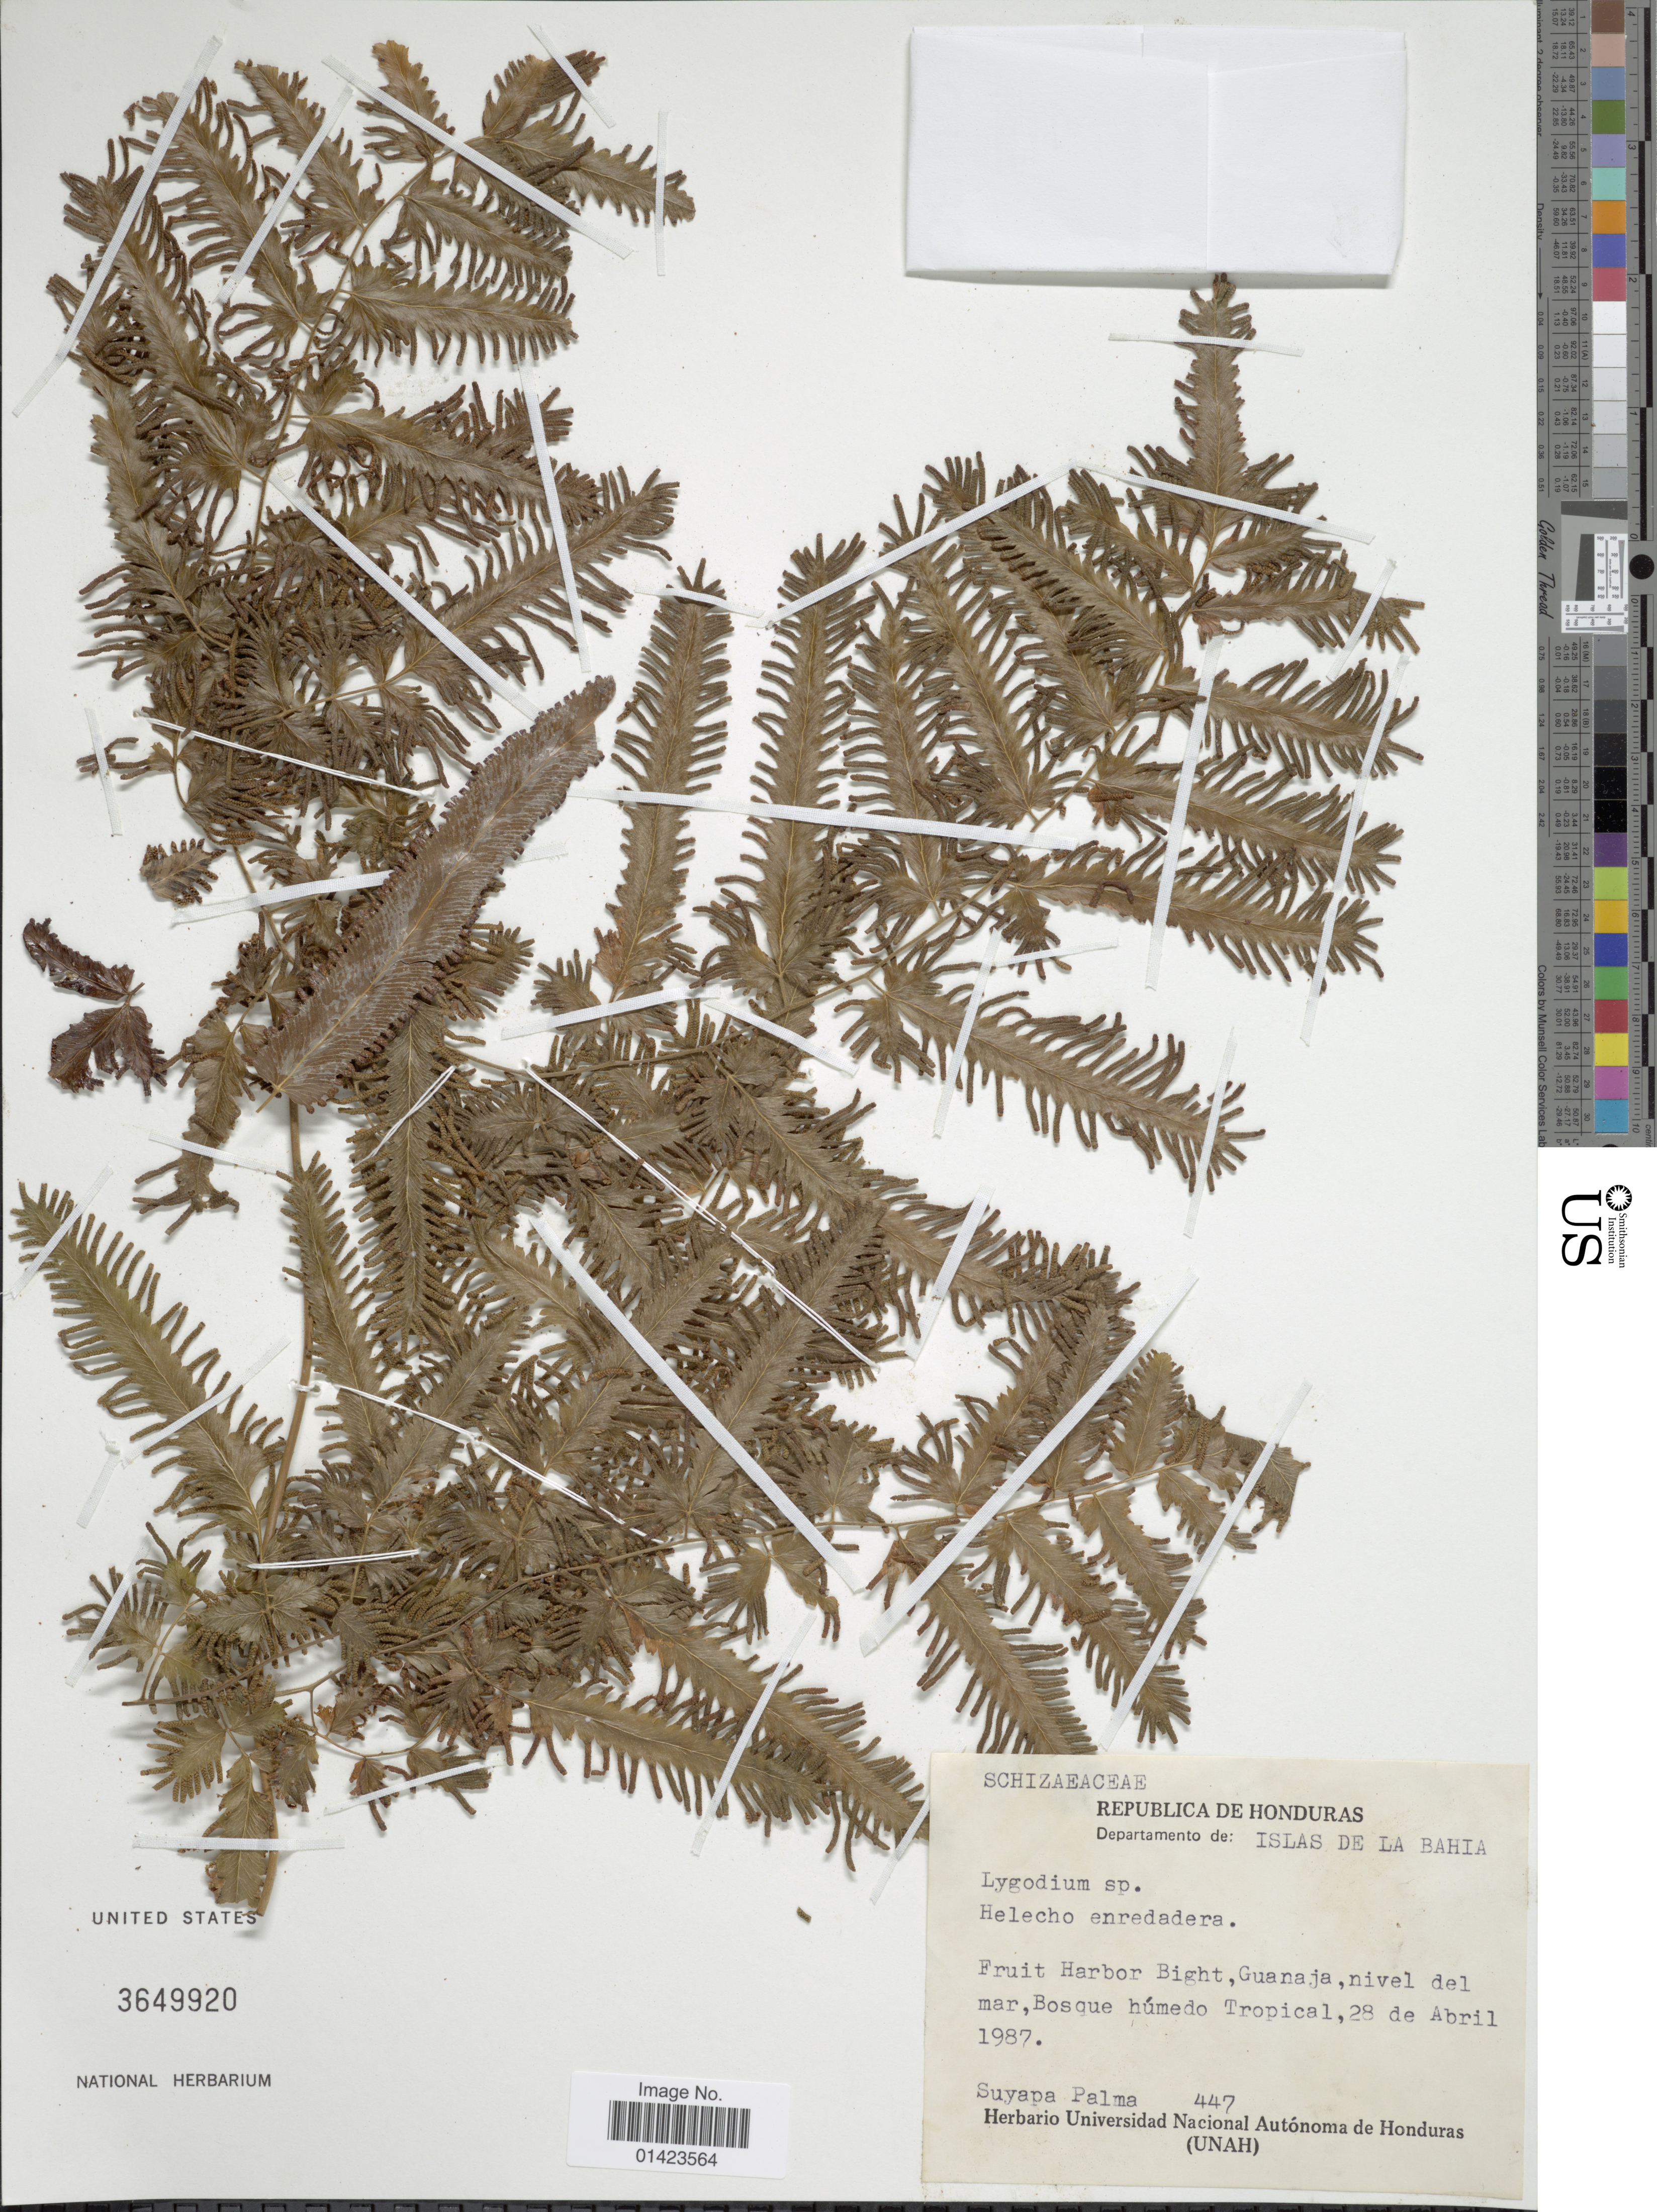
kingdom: Plantae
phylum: Tracheophyta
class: Polypodiopsida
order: Schizaeales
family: Lygodiaceae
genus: Lygodium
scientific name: Lygodium volubile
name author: Sw.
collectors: S. Palma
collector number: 447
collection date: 1987-04-28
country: Honduras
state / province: Islas de la Bahía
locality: Republica de Honduras, Departamento de : Islas de la Bahia, Fruit harbor Bight, Guanaja, nivel del mar, Bosque humedo Tropical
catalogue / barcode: US 3649920